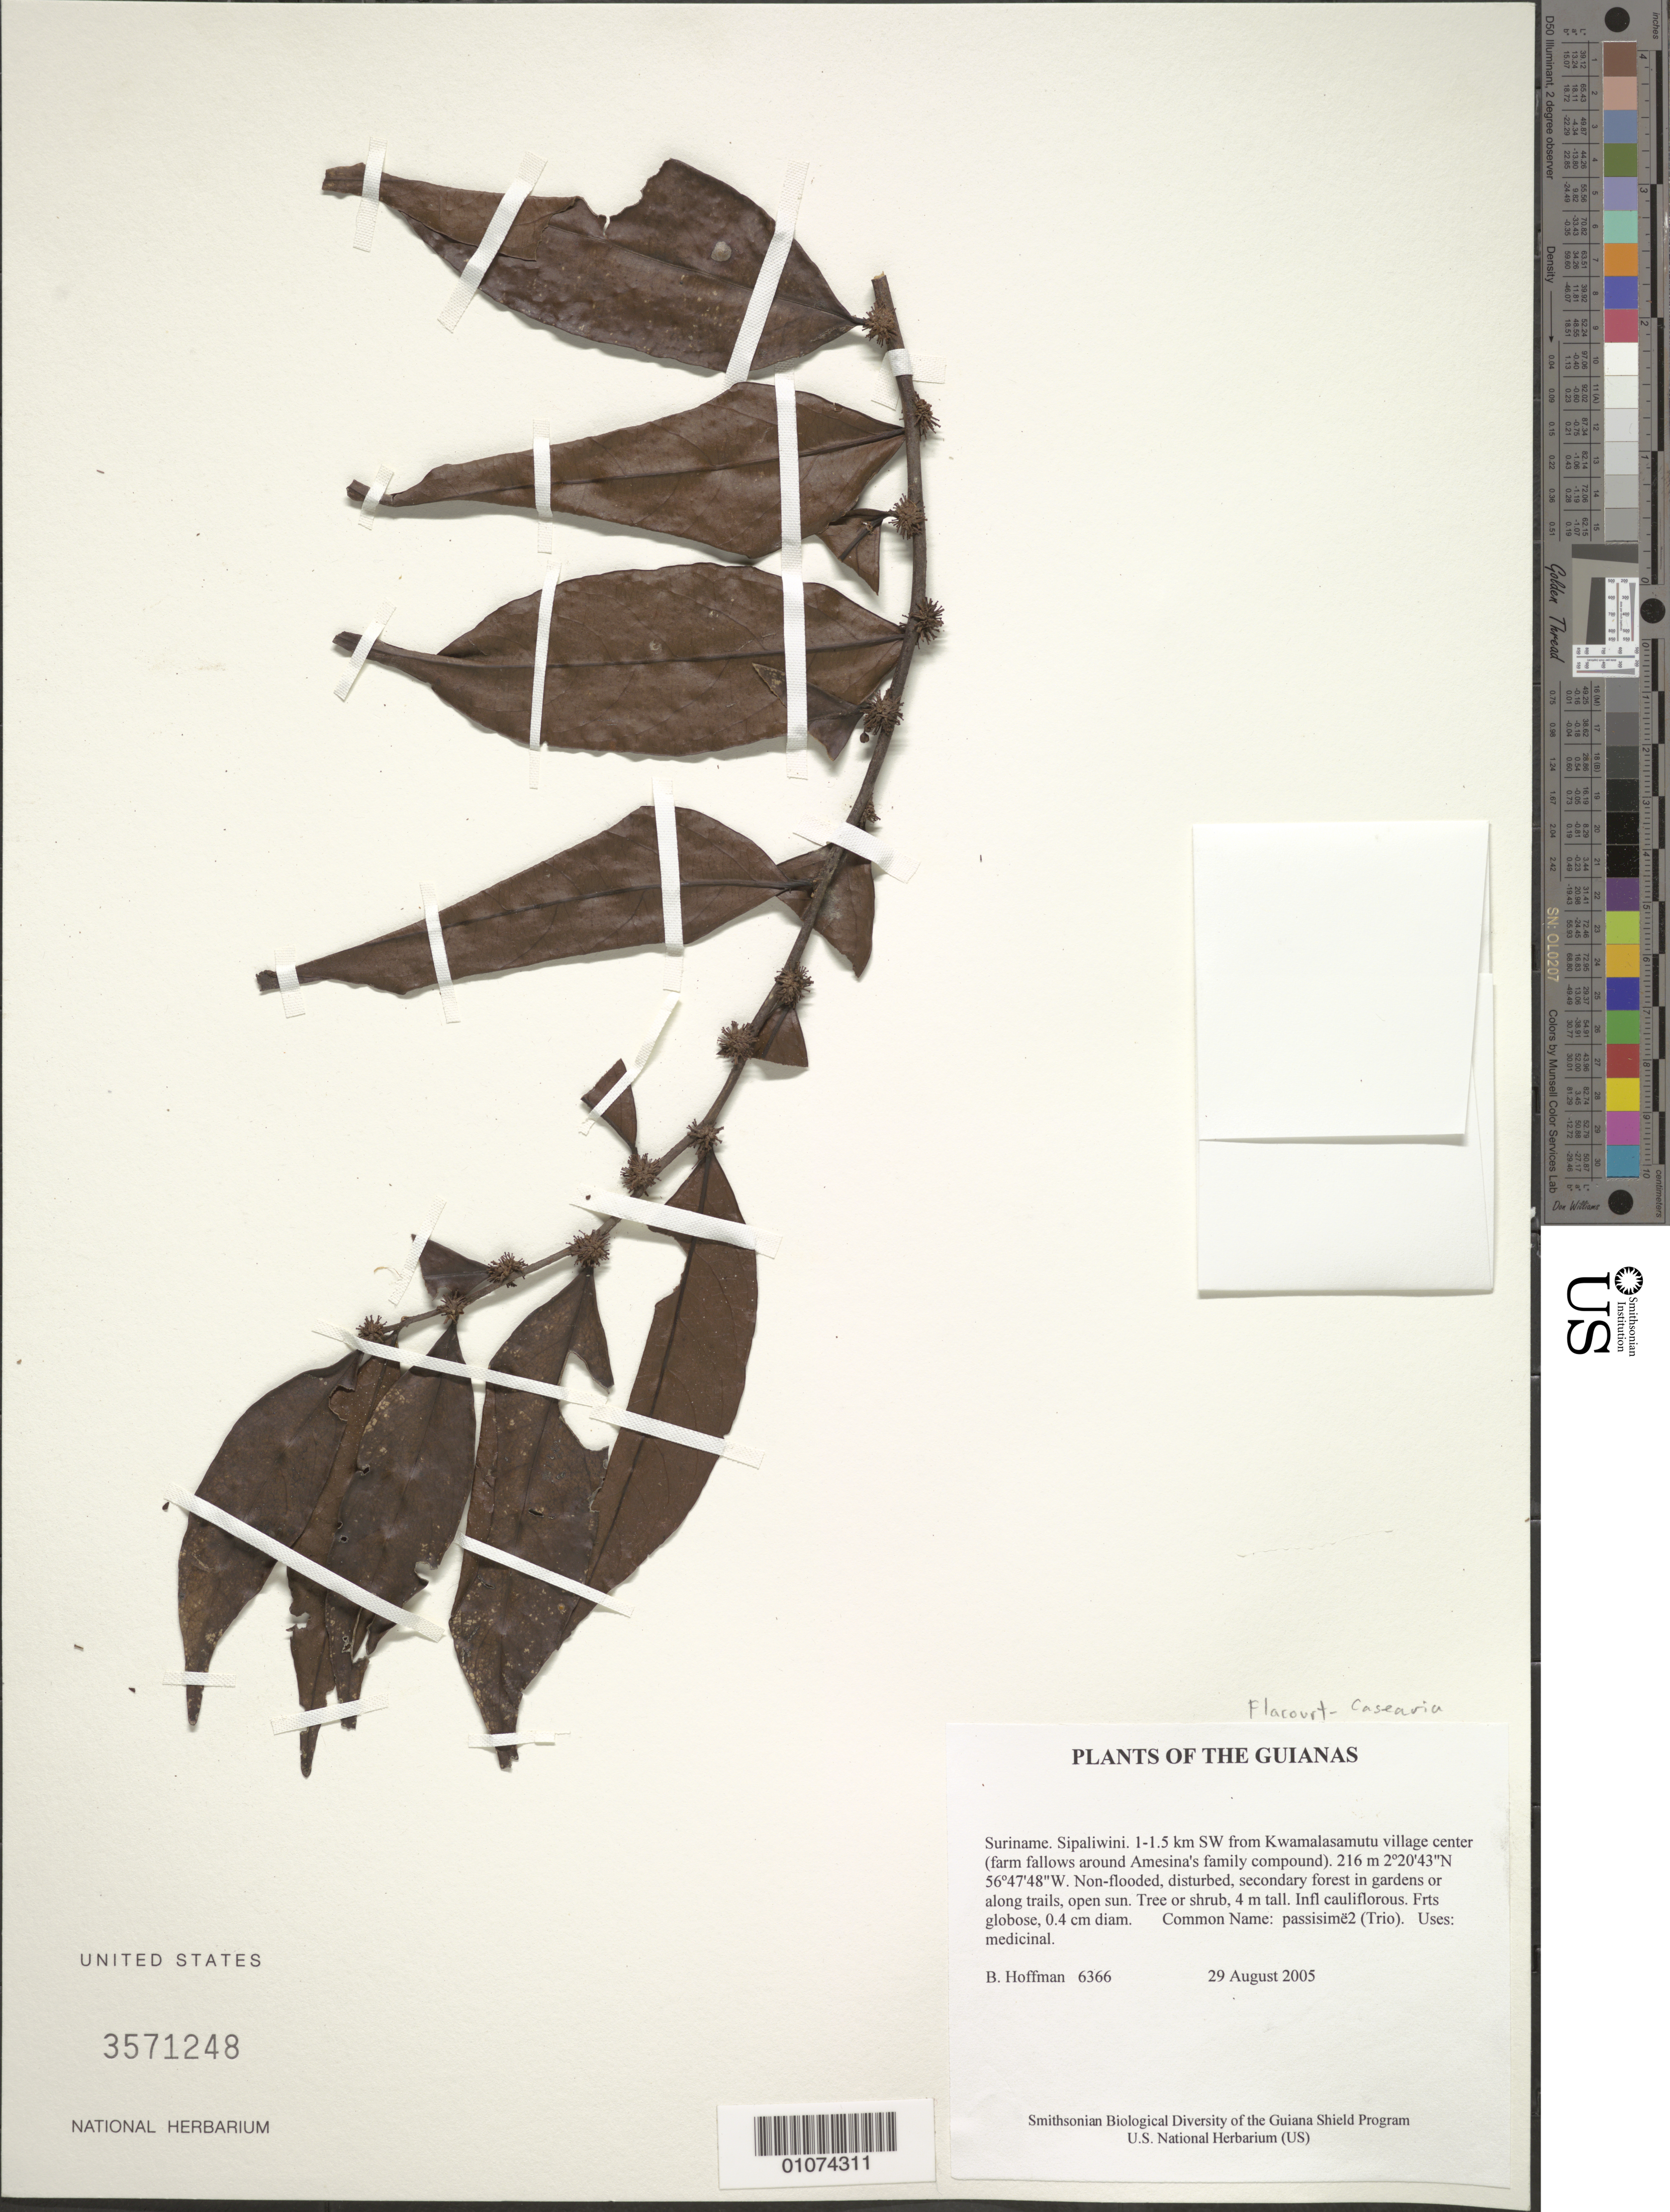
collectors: B. Hoffman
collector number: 6366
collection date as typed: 29 August 2005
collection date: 2005-08-29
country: Suriname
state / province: Sipaliwini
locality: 1-1.5 km SW from Kwamalasamutu village center (farm fallows around Amesina's family compound)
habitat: Non-flooded, disturbed, secondary forest in gardens or along trails, open sun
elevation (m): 216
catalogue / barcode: US 3571248